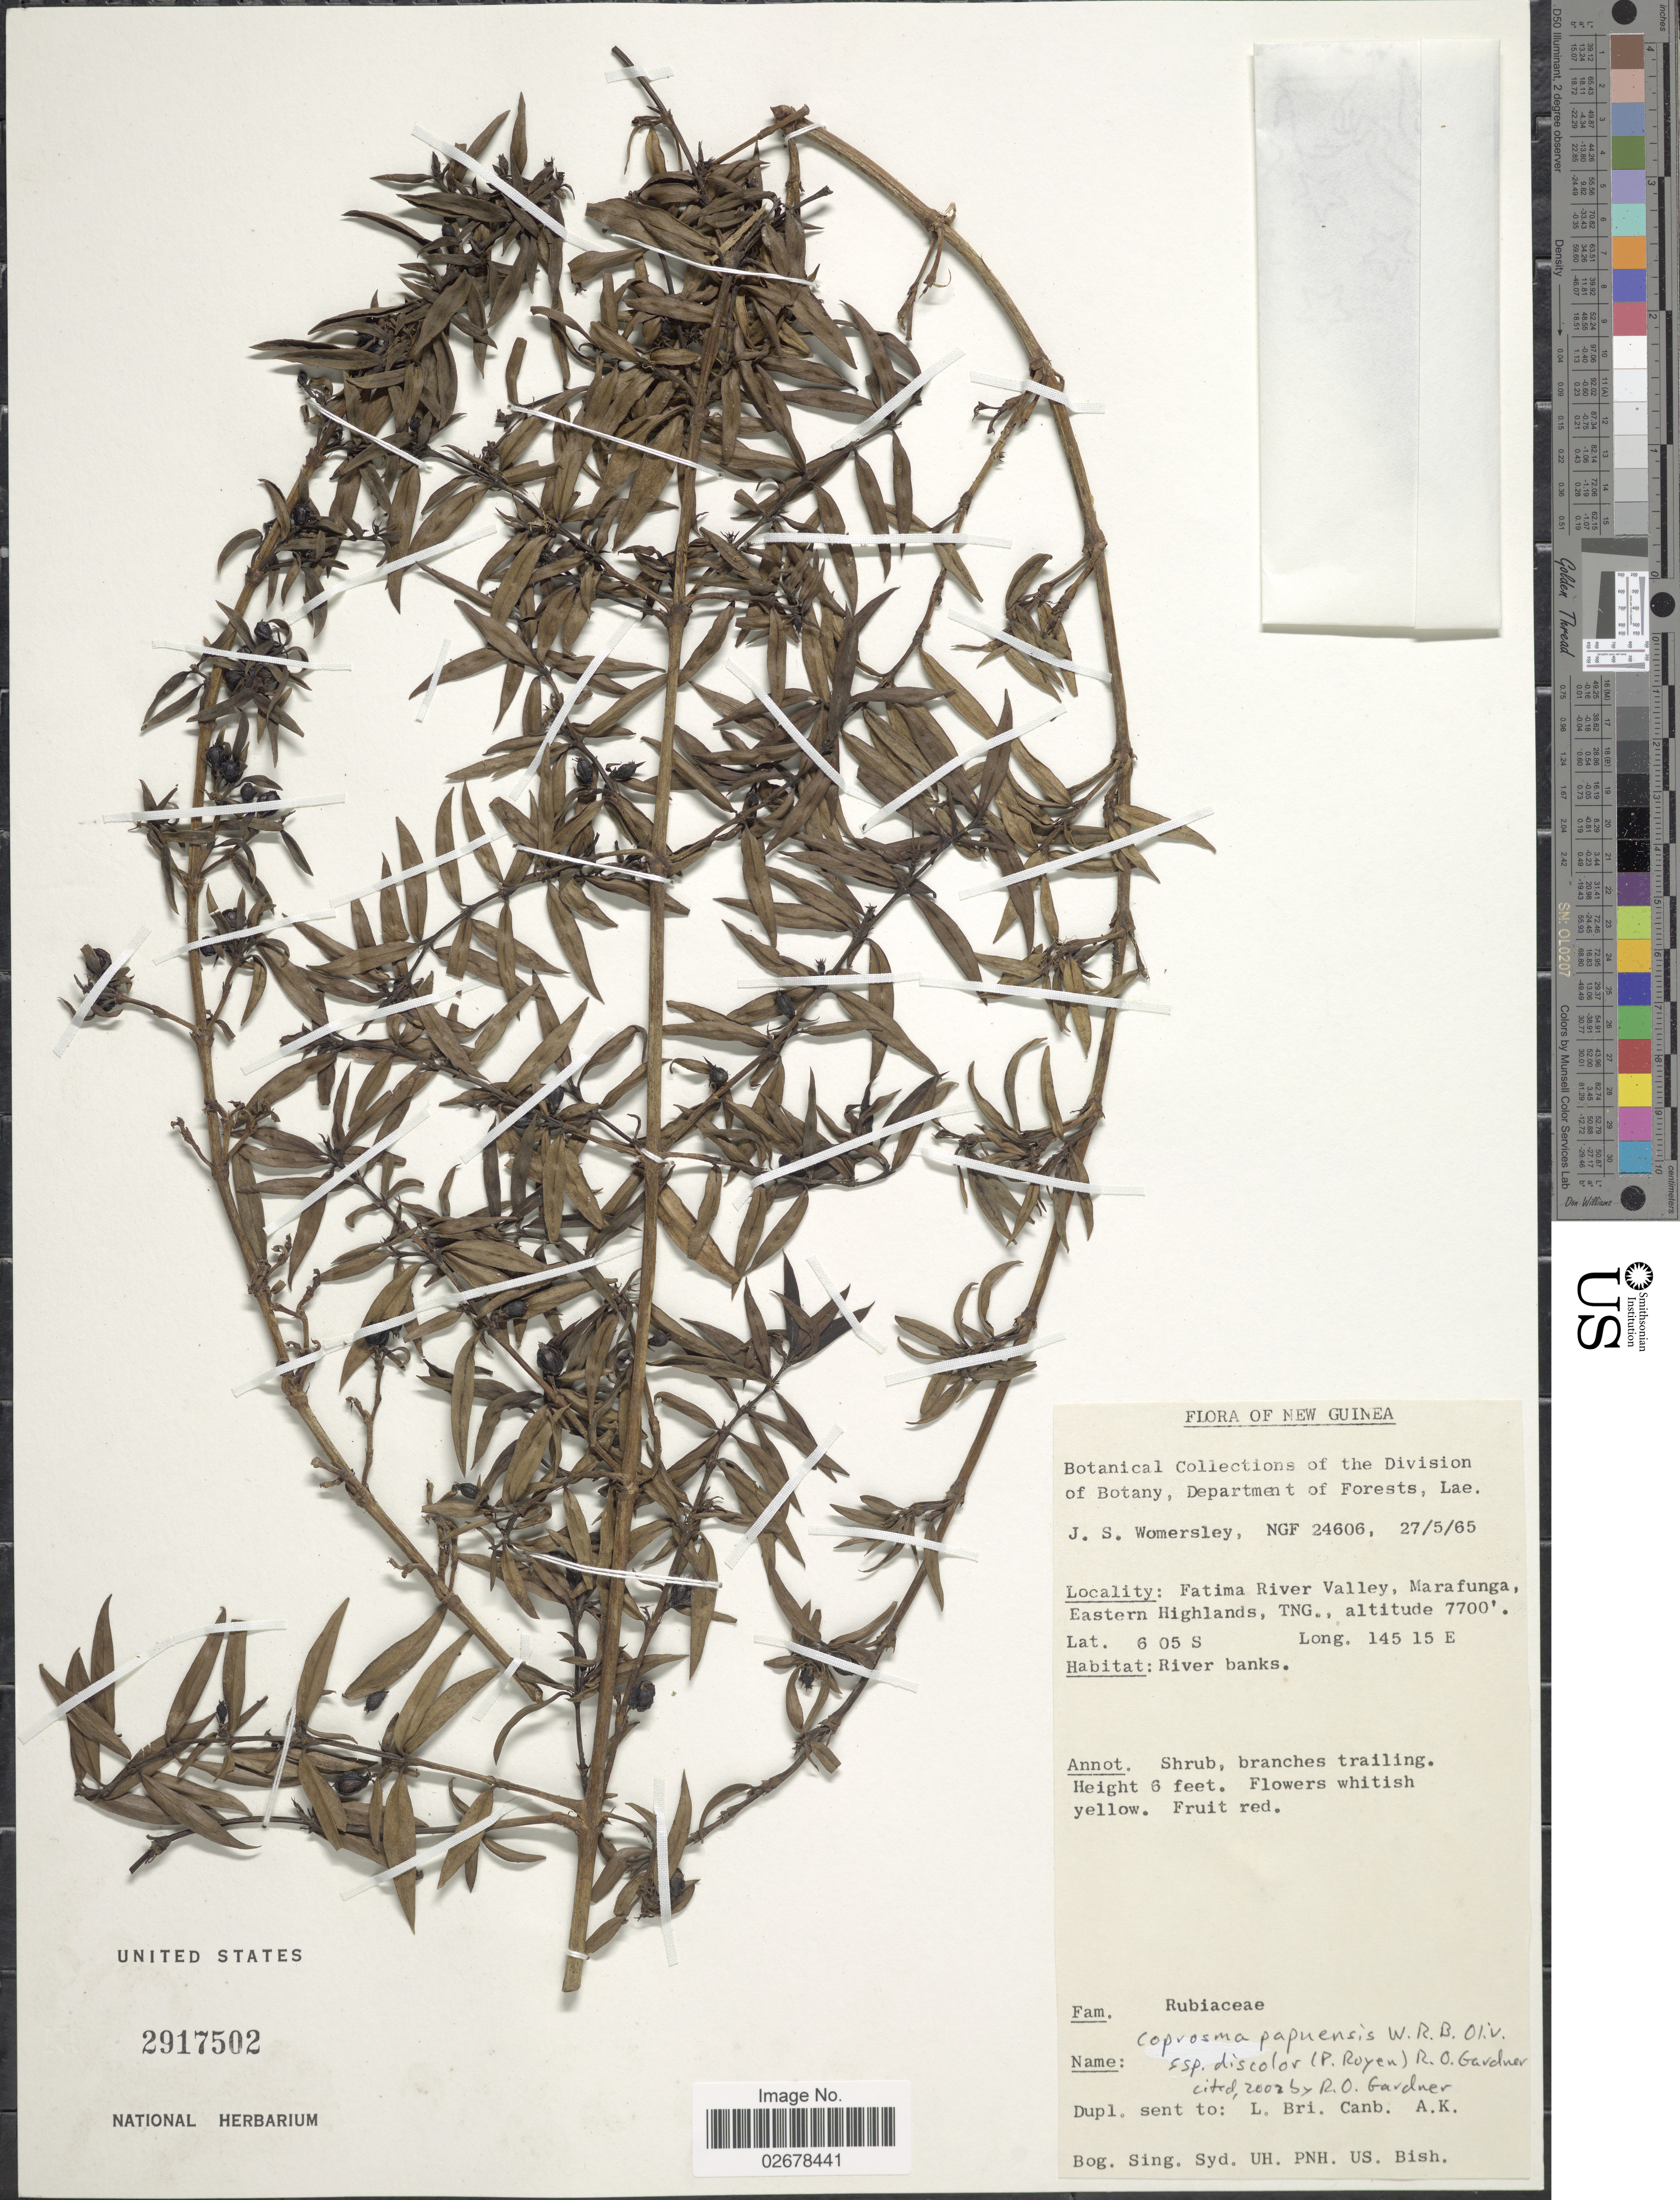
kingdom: Plantae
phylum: Tracheophyta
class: Magnoliopsida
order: Gentianales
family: Rubiaceae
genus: Coprosma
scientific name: Coprosma papuensis subsp. discolor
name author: (P. Royen) R.O. Gardner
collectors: J. S. Womersley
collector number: NGF 24606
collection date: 1965-05-27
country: Papua New Guinea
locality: New Guinea, Fatima River Valley, Marafunga, Eastern Highlands, TNG.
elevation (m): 2347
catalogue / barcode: US 2917502